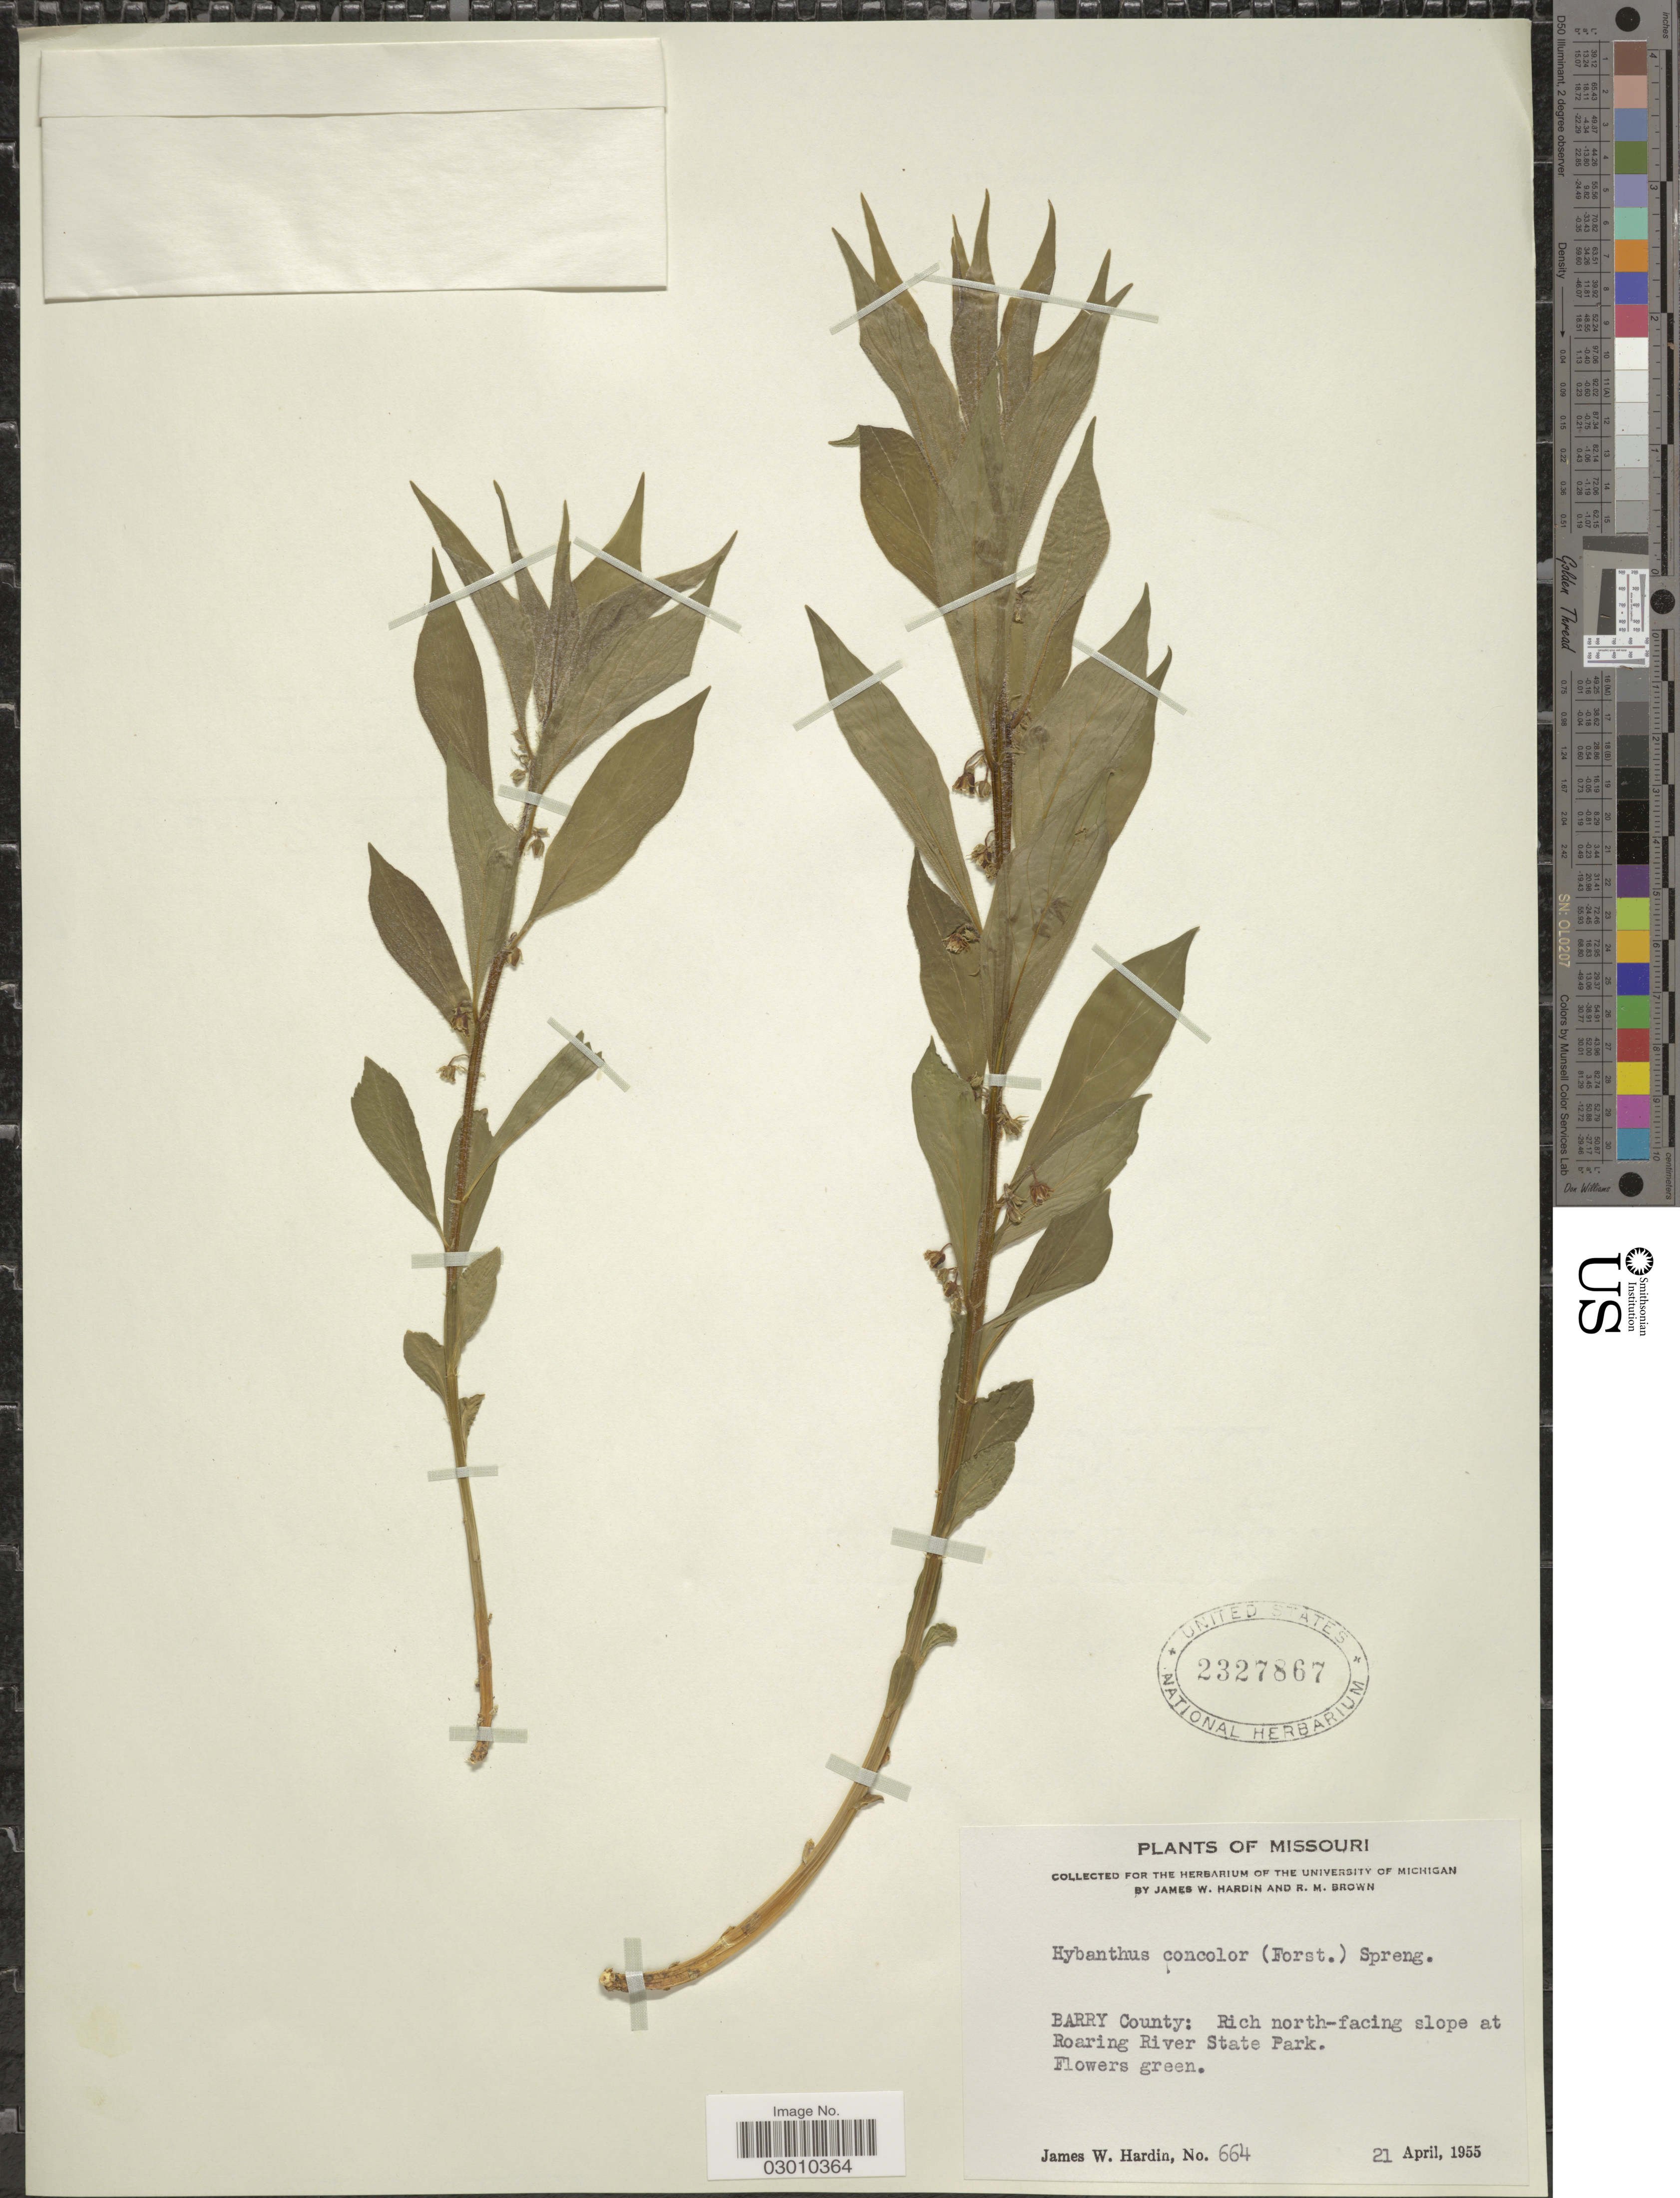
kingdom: Plantae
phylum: Tracheophyta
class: Magnoliopsida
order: Malpighiales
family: Violaceae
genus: Cubelium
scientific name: Cubelium concolor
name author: (T.F. Forst.) Raf. ex Britton & A. Br.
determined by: Strong, Mark T., (BOT), Smithsonian Institution - National Museum of Natural History (UNITED STATES)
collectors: J. W. Hardin & R. Brown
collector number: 664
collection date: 1955-04-21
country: United States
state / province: Missouri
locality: Barry County: Rich north-facing slope at Roaring River State Park.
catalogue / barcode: US 2327867